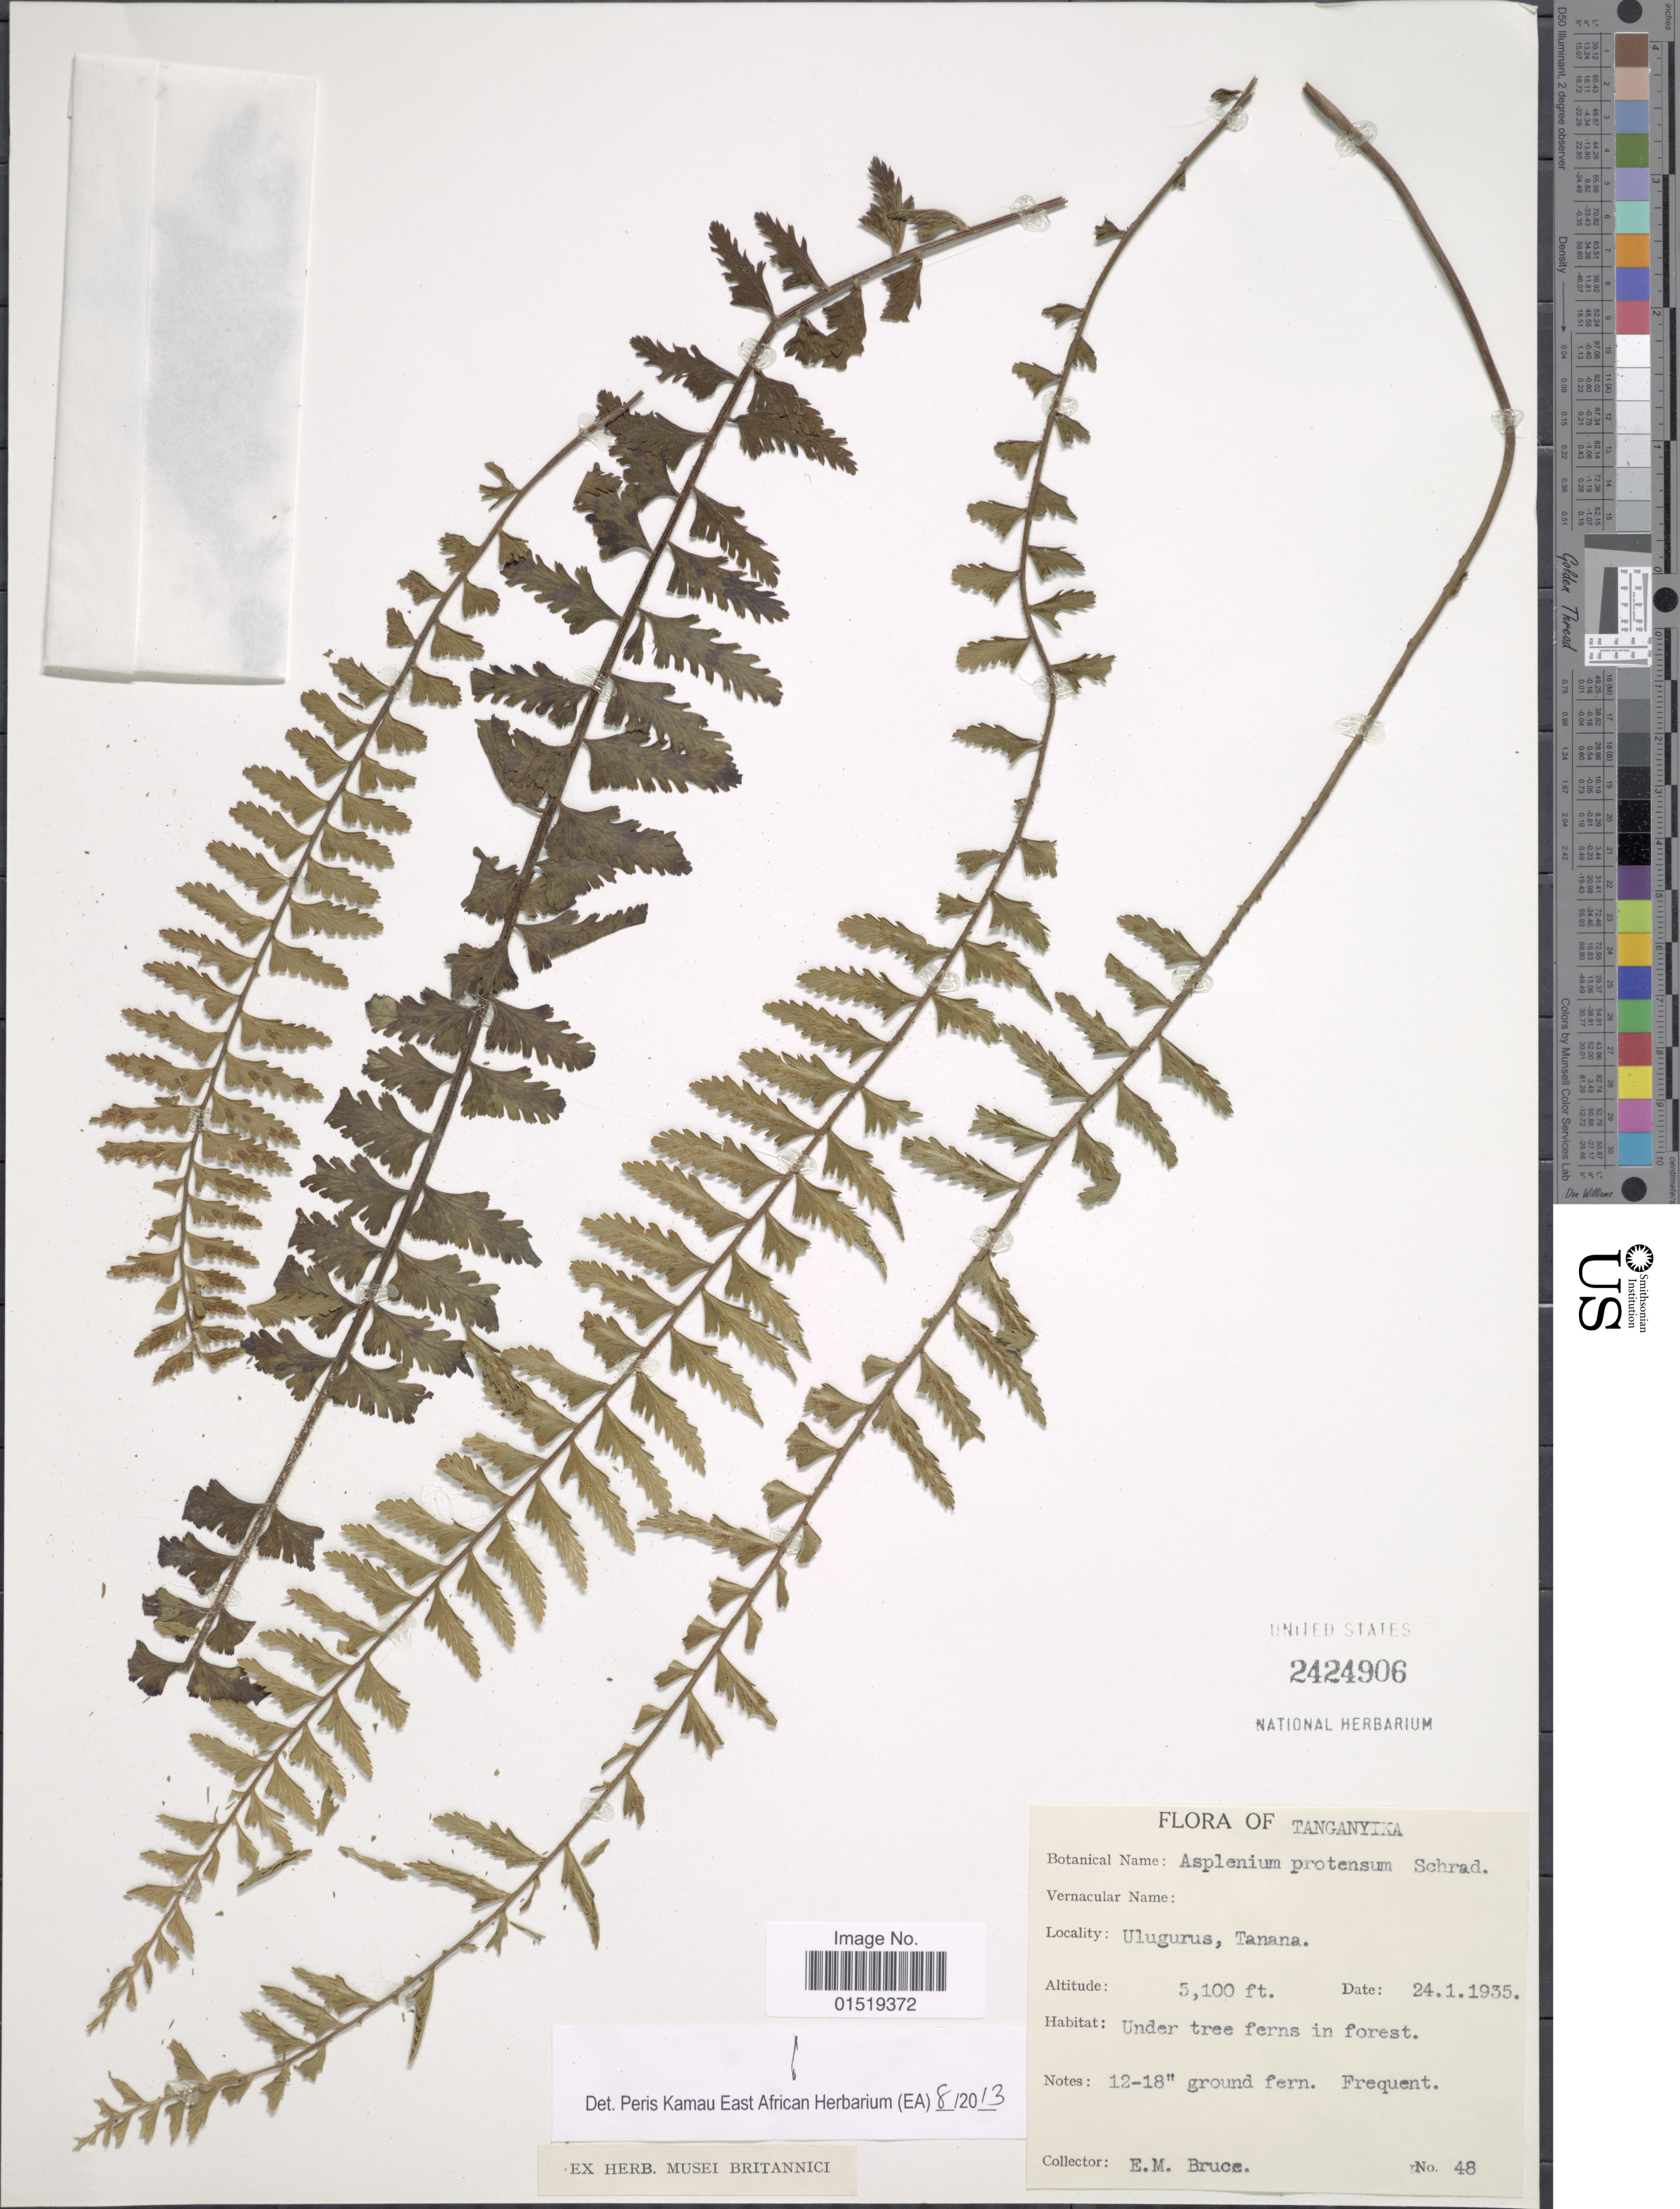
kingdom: Plantae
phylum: Tracheophyta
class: Polypodiopsida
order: Polypodiales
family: Aspleniaceae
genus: Asplenium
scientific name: Asplenium protensum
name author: Schrad.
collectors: E. Bruce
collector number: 48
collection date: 1935-01-24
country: Tanzania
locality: Tanganyika. Ulugurus, Tanana.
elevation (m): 1554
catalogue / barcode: US 2424906